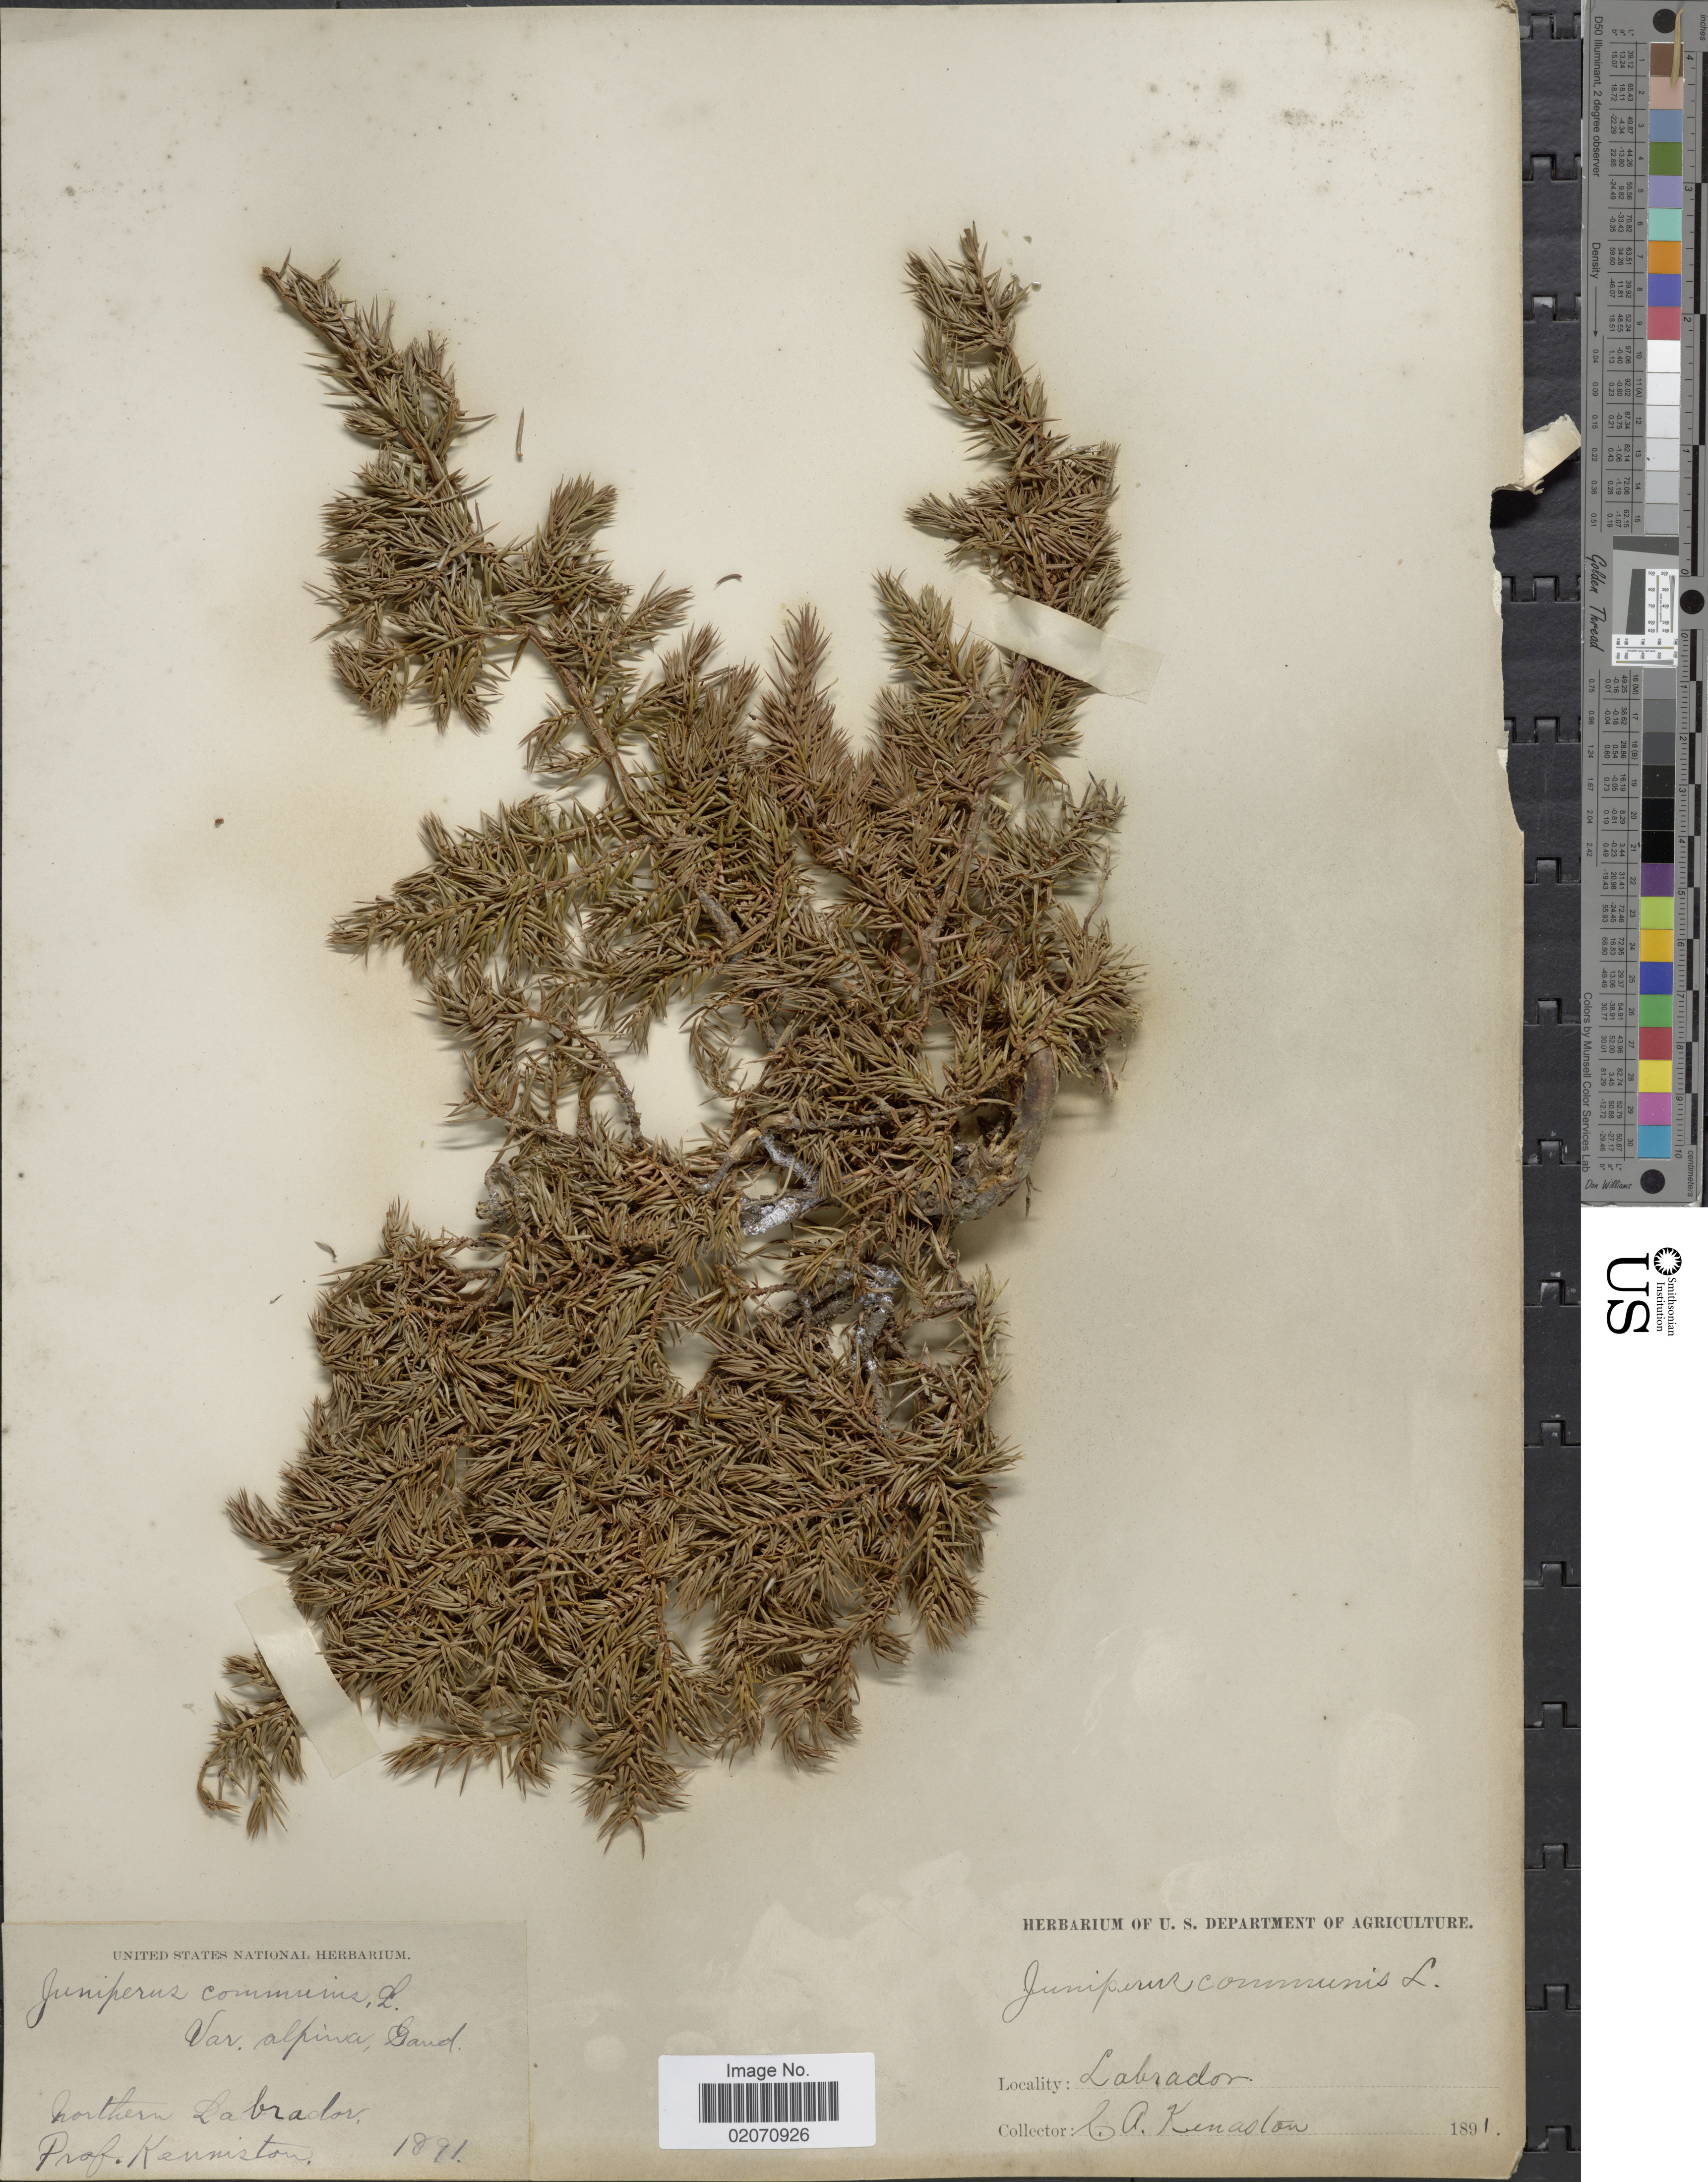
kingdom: Plantae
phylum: Tracheophyta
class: Pinopsida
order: Pinales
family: Cupressaceae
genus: Juniperus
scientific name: Juniperus communis subsp. nana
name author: (Willd.) Syme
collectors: C. A. Kenaston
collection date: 1891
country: Canada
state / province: Newfoundland and Labrador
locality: Northern Labrador